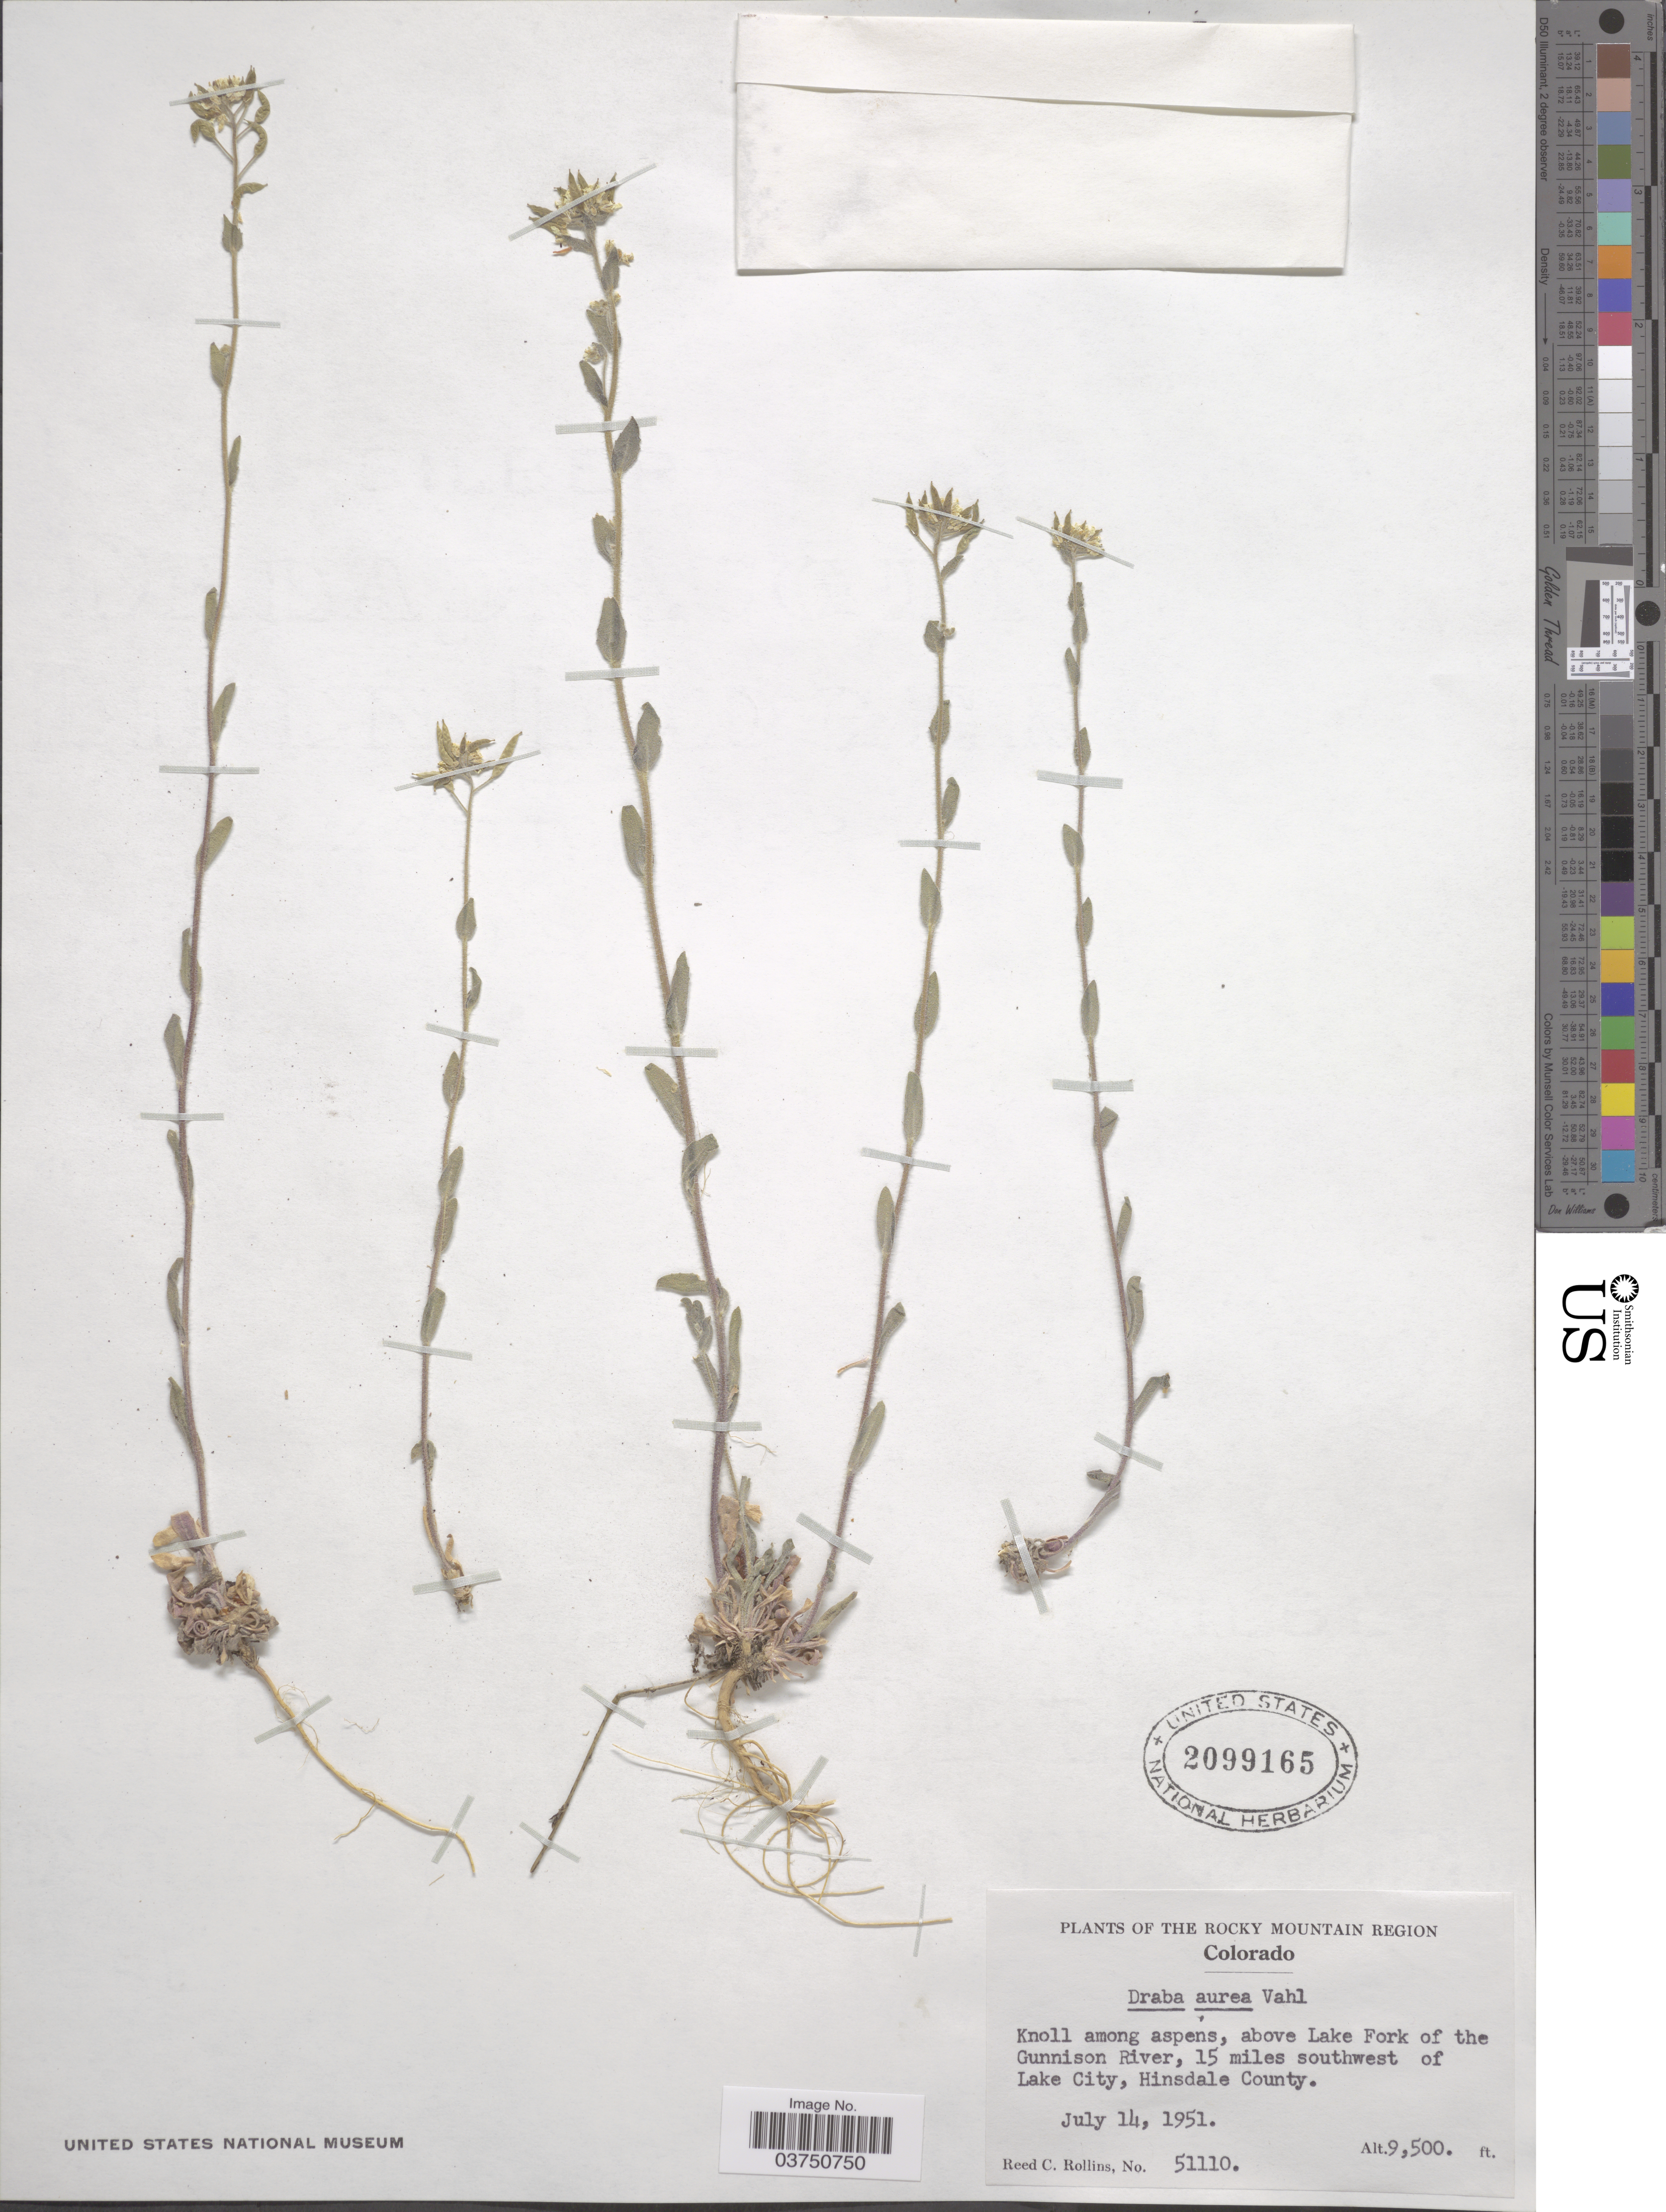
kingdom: Plantae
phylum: Tracheophyta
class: Magnoliopsida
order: Brassicales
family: Brassicaceae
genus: Draba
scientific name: Draba aurea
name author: Vahl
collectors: R. C. Rollins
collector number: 51110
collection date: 1951-07-14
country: United States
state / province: Colorado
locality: The Rocky Mountain Region. Knoll among aspens, above Lake Fork of the Gunnison River, 15 miles southwest of Lake City, Hinsdale County.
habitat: knoll among aspens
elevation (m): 2896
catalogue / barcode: US 2099165